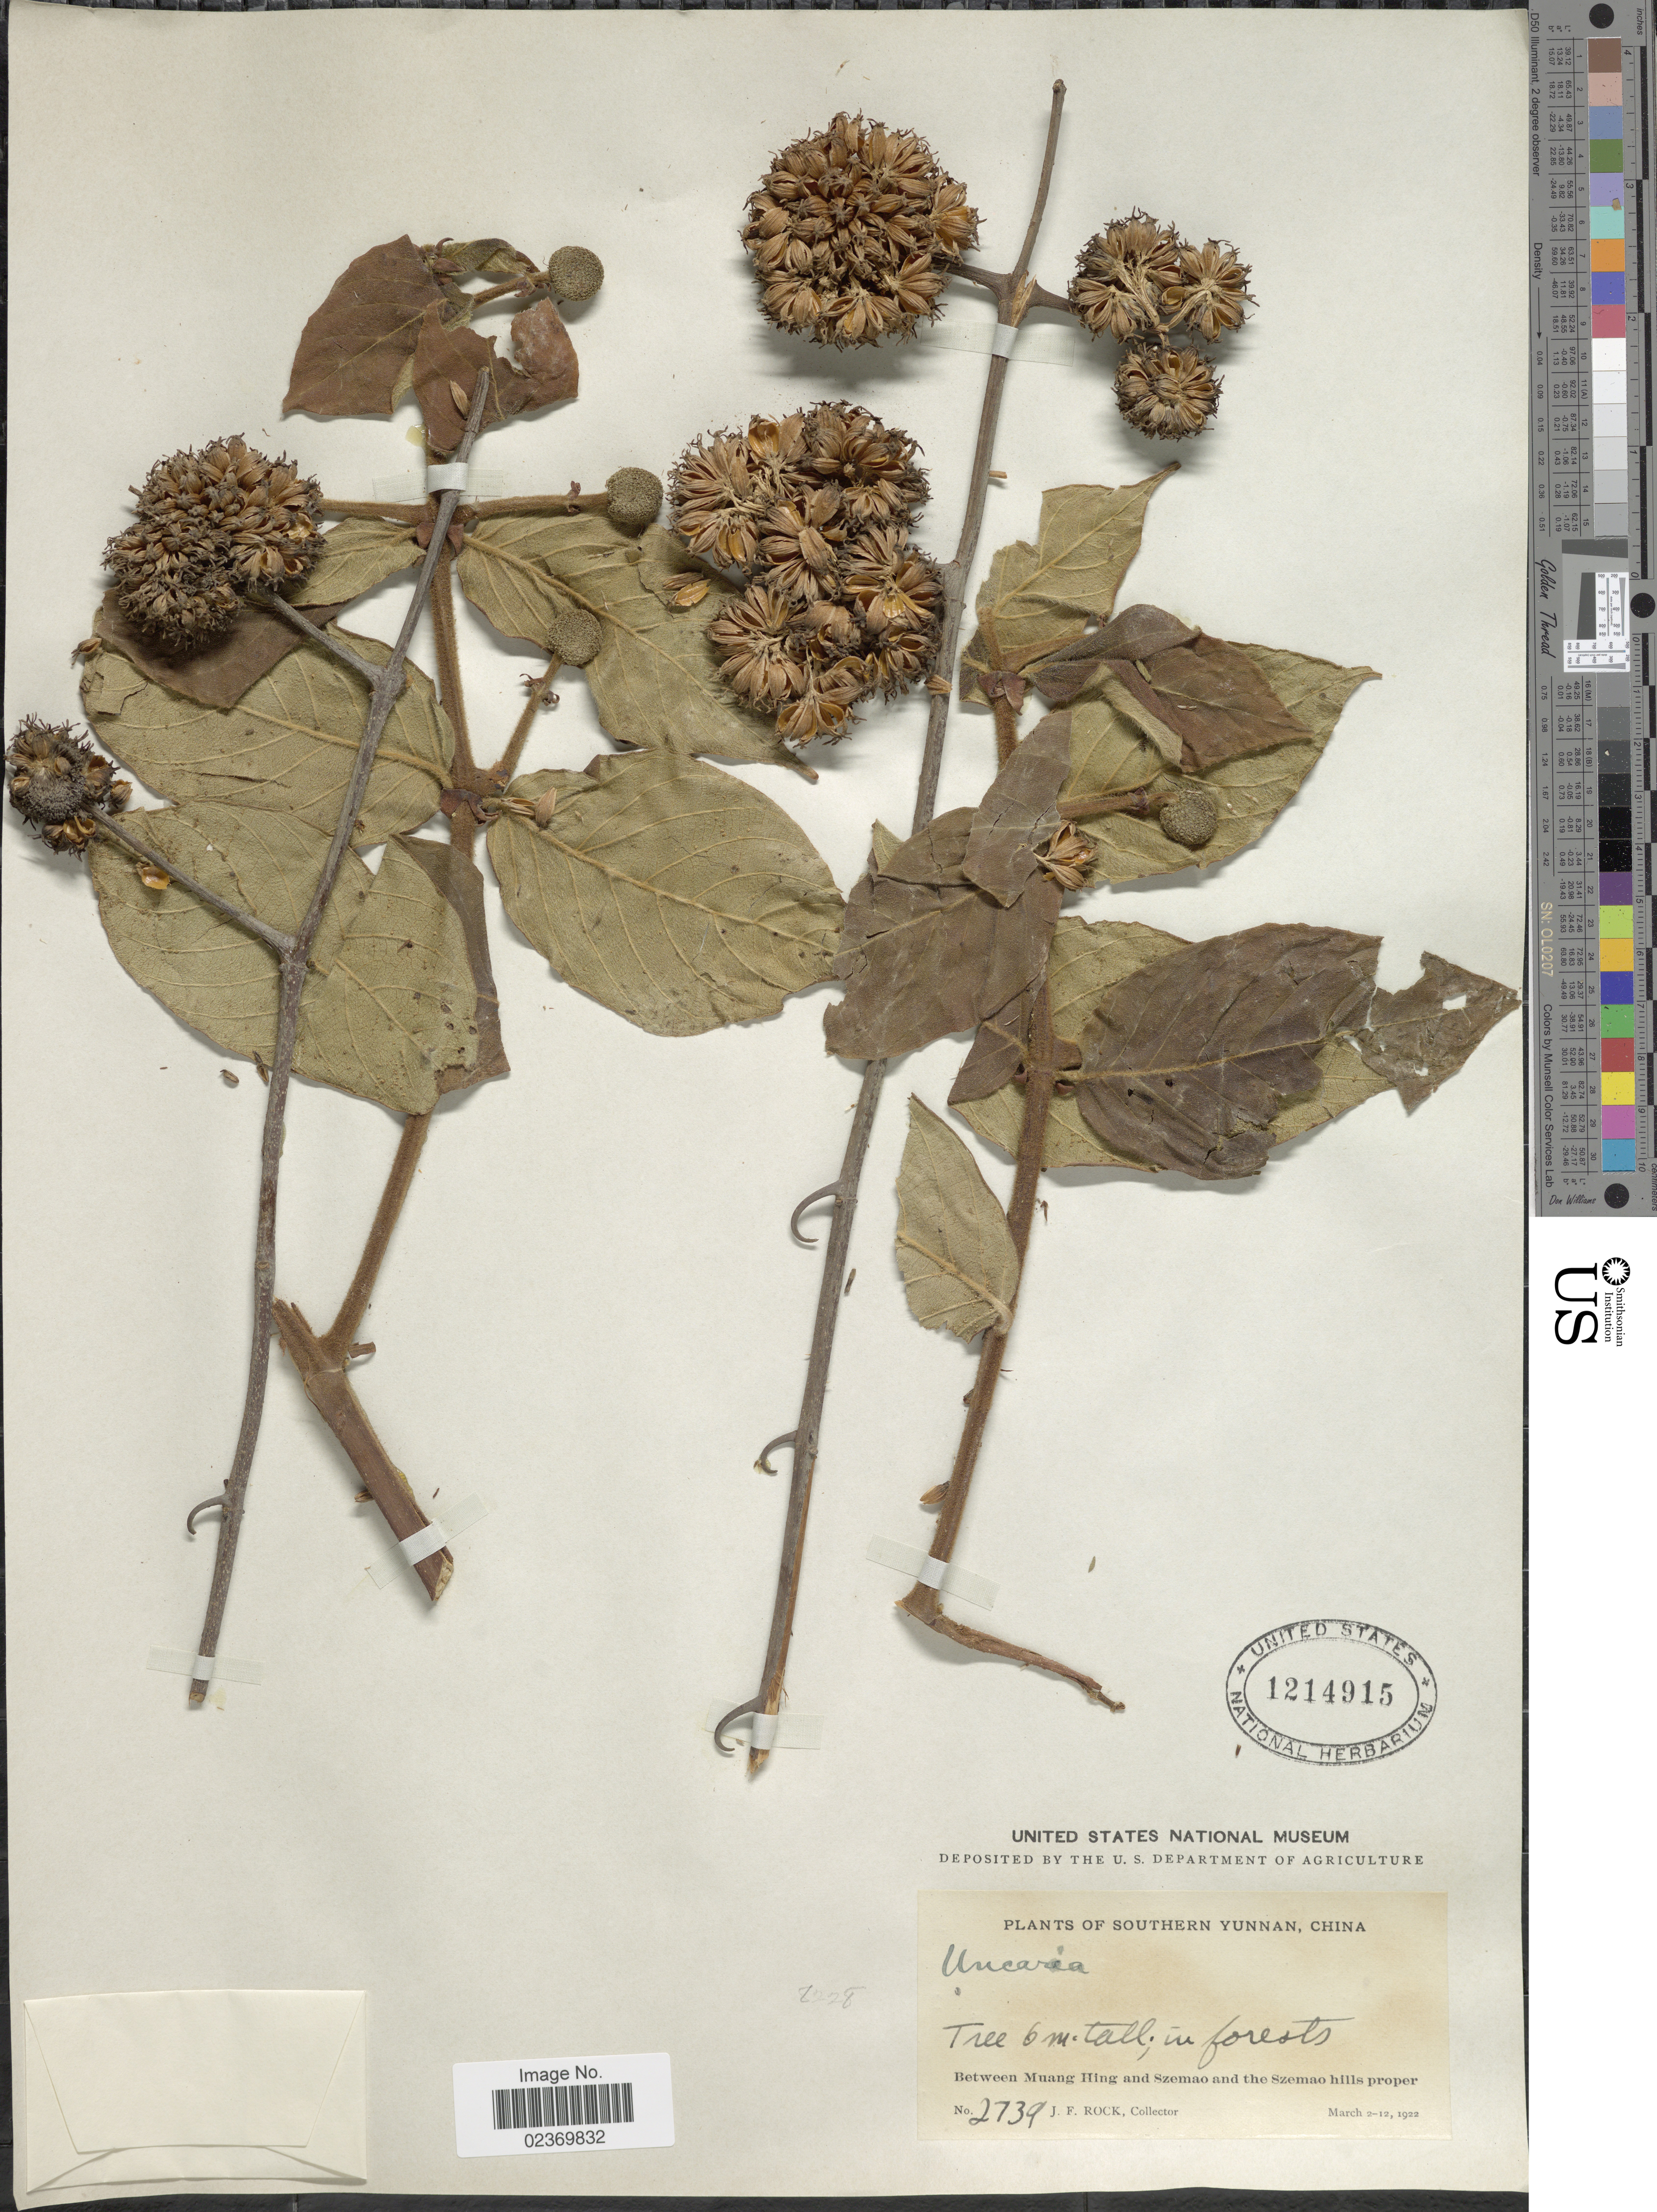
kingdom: Plantae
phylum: Tracheophyta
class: Magnoliopsida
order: Gentianales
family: Rubiaceae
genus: Uncaria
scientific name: Uncaria sp.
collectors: J. Rock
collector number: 2739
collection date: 1922-03-02/1922-03-12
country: China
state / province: Yunnan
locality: Southern Yunnan. Between Muang Hing and Szemao and the Szemao hills proper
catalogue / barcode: US 1214915